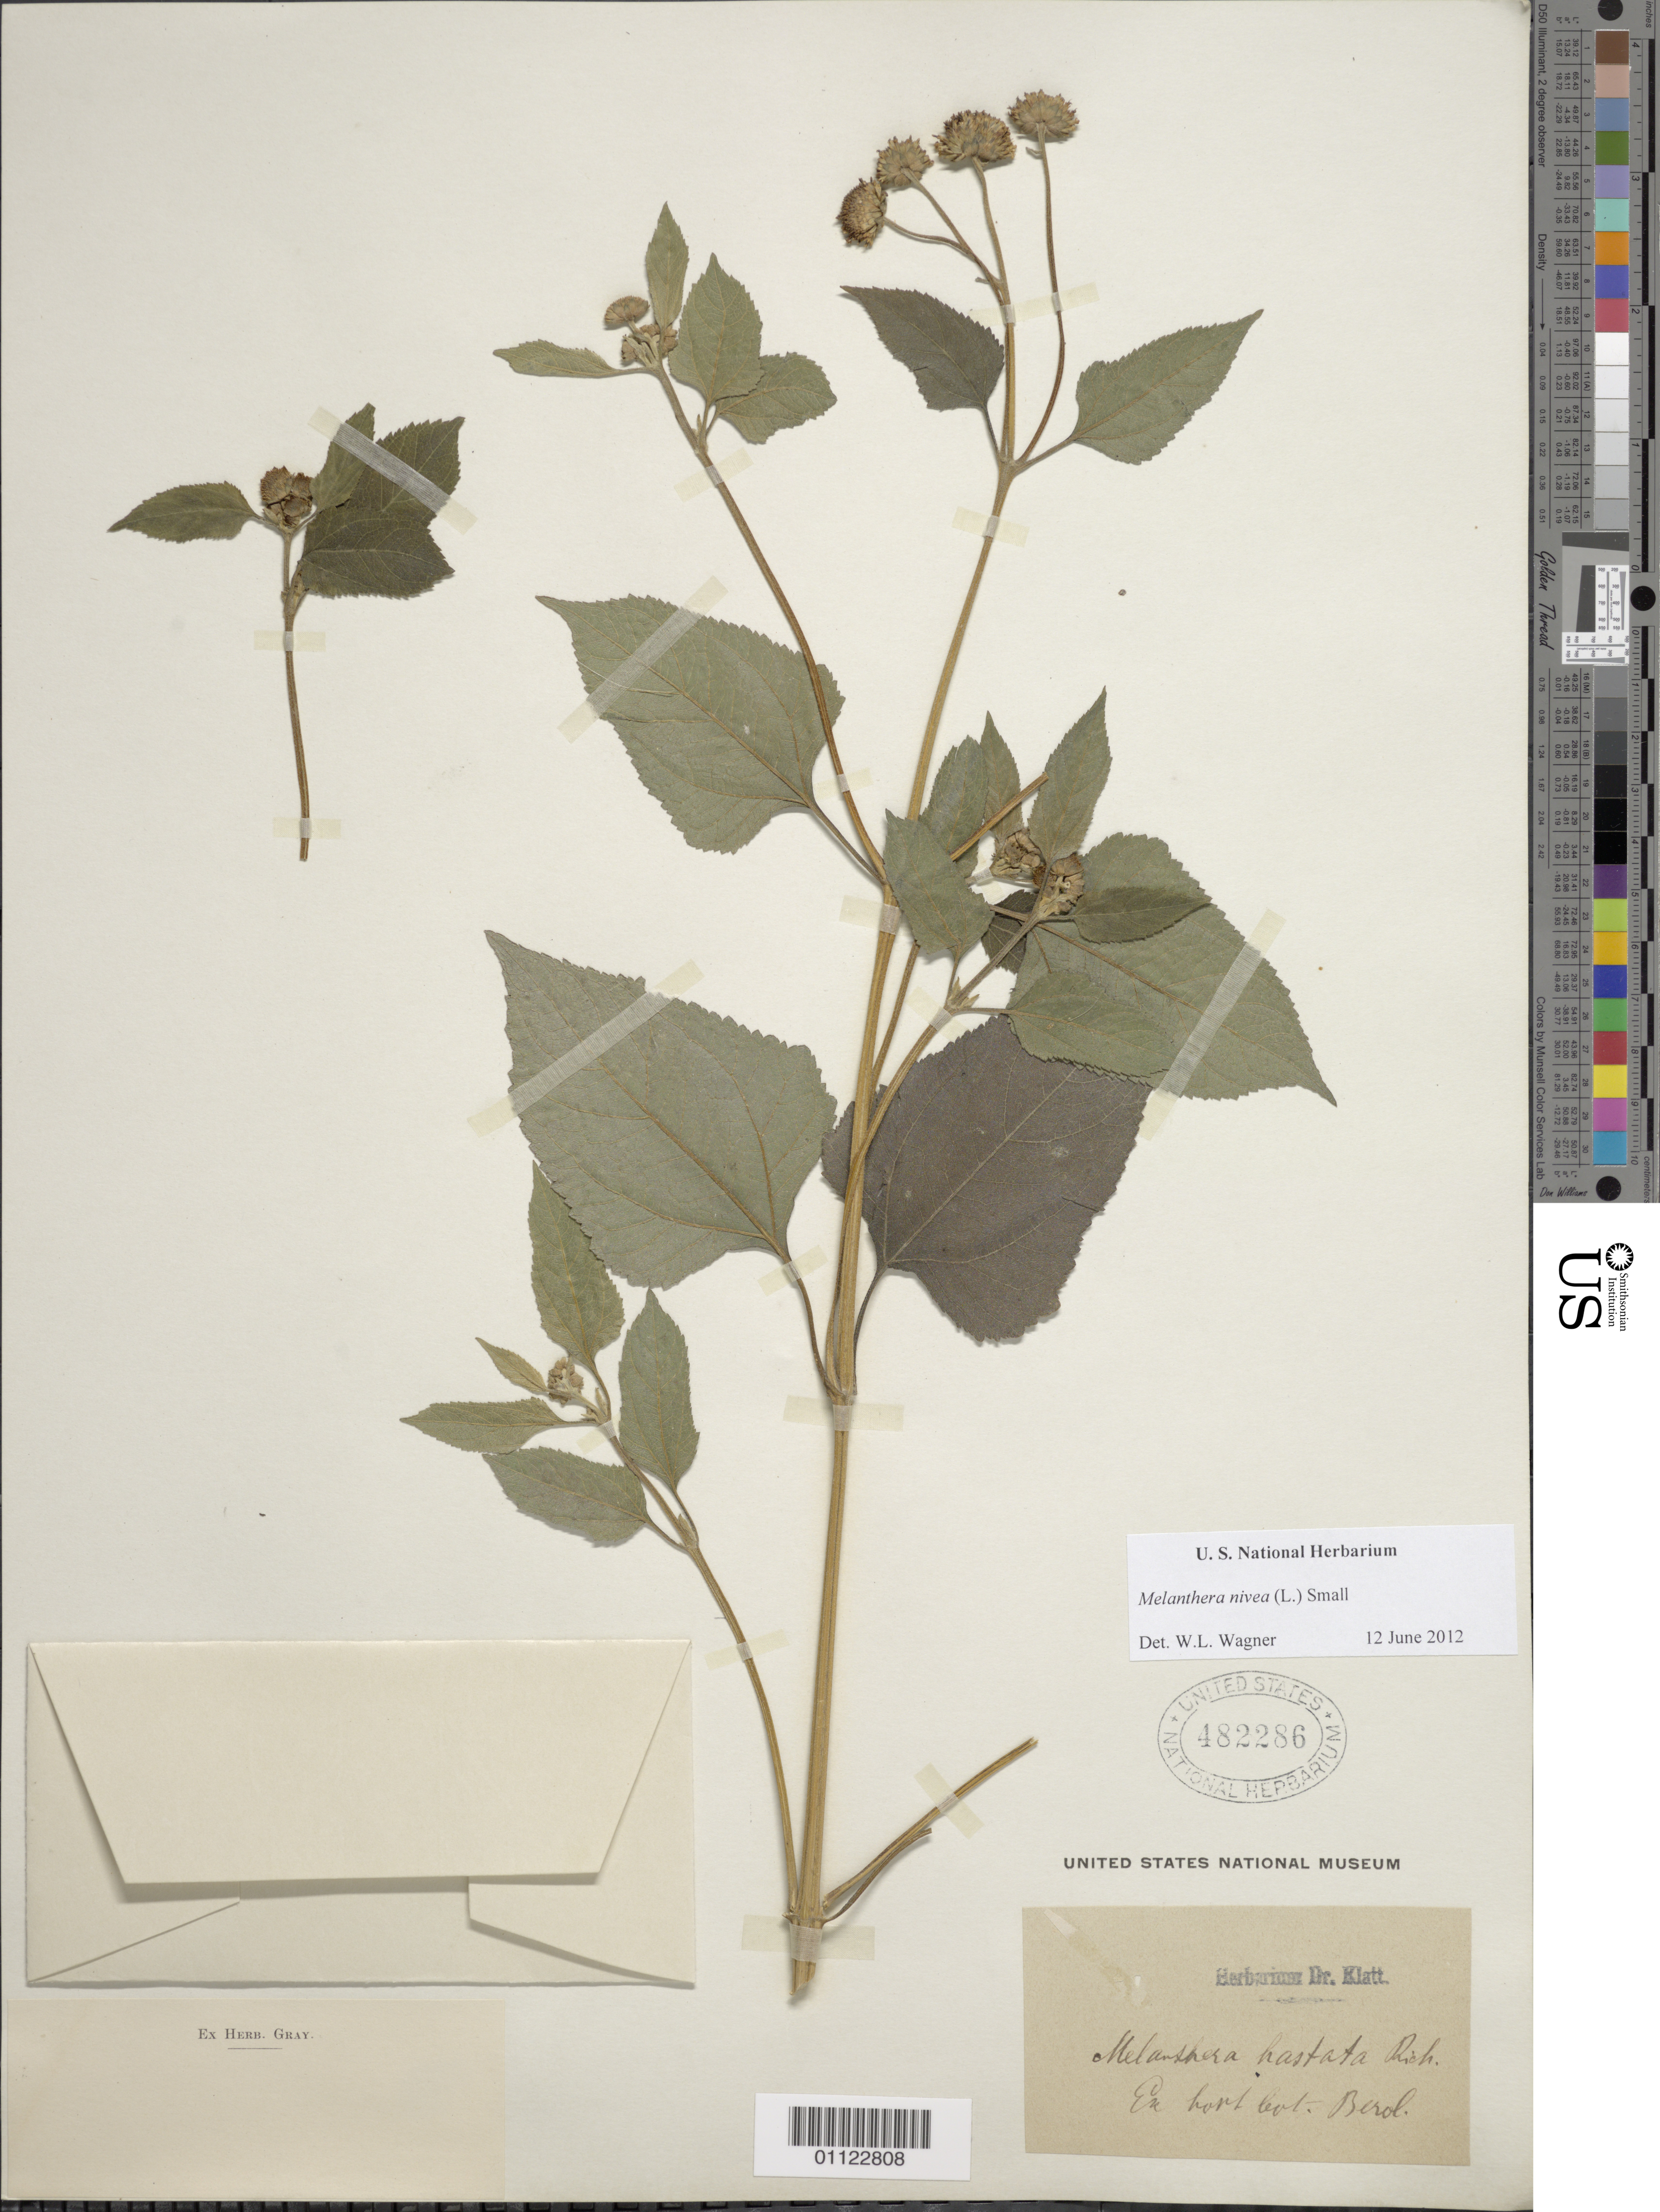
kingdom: Plantae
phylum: Tracheophyta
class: Magnoliopsida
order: Asterales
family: Asteraceae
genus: Melanthera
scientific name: Melanthera nivea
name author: (L.) Small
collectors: F. W. Klatt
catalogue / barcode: US 482286